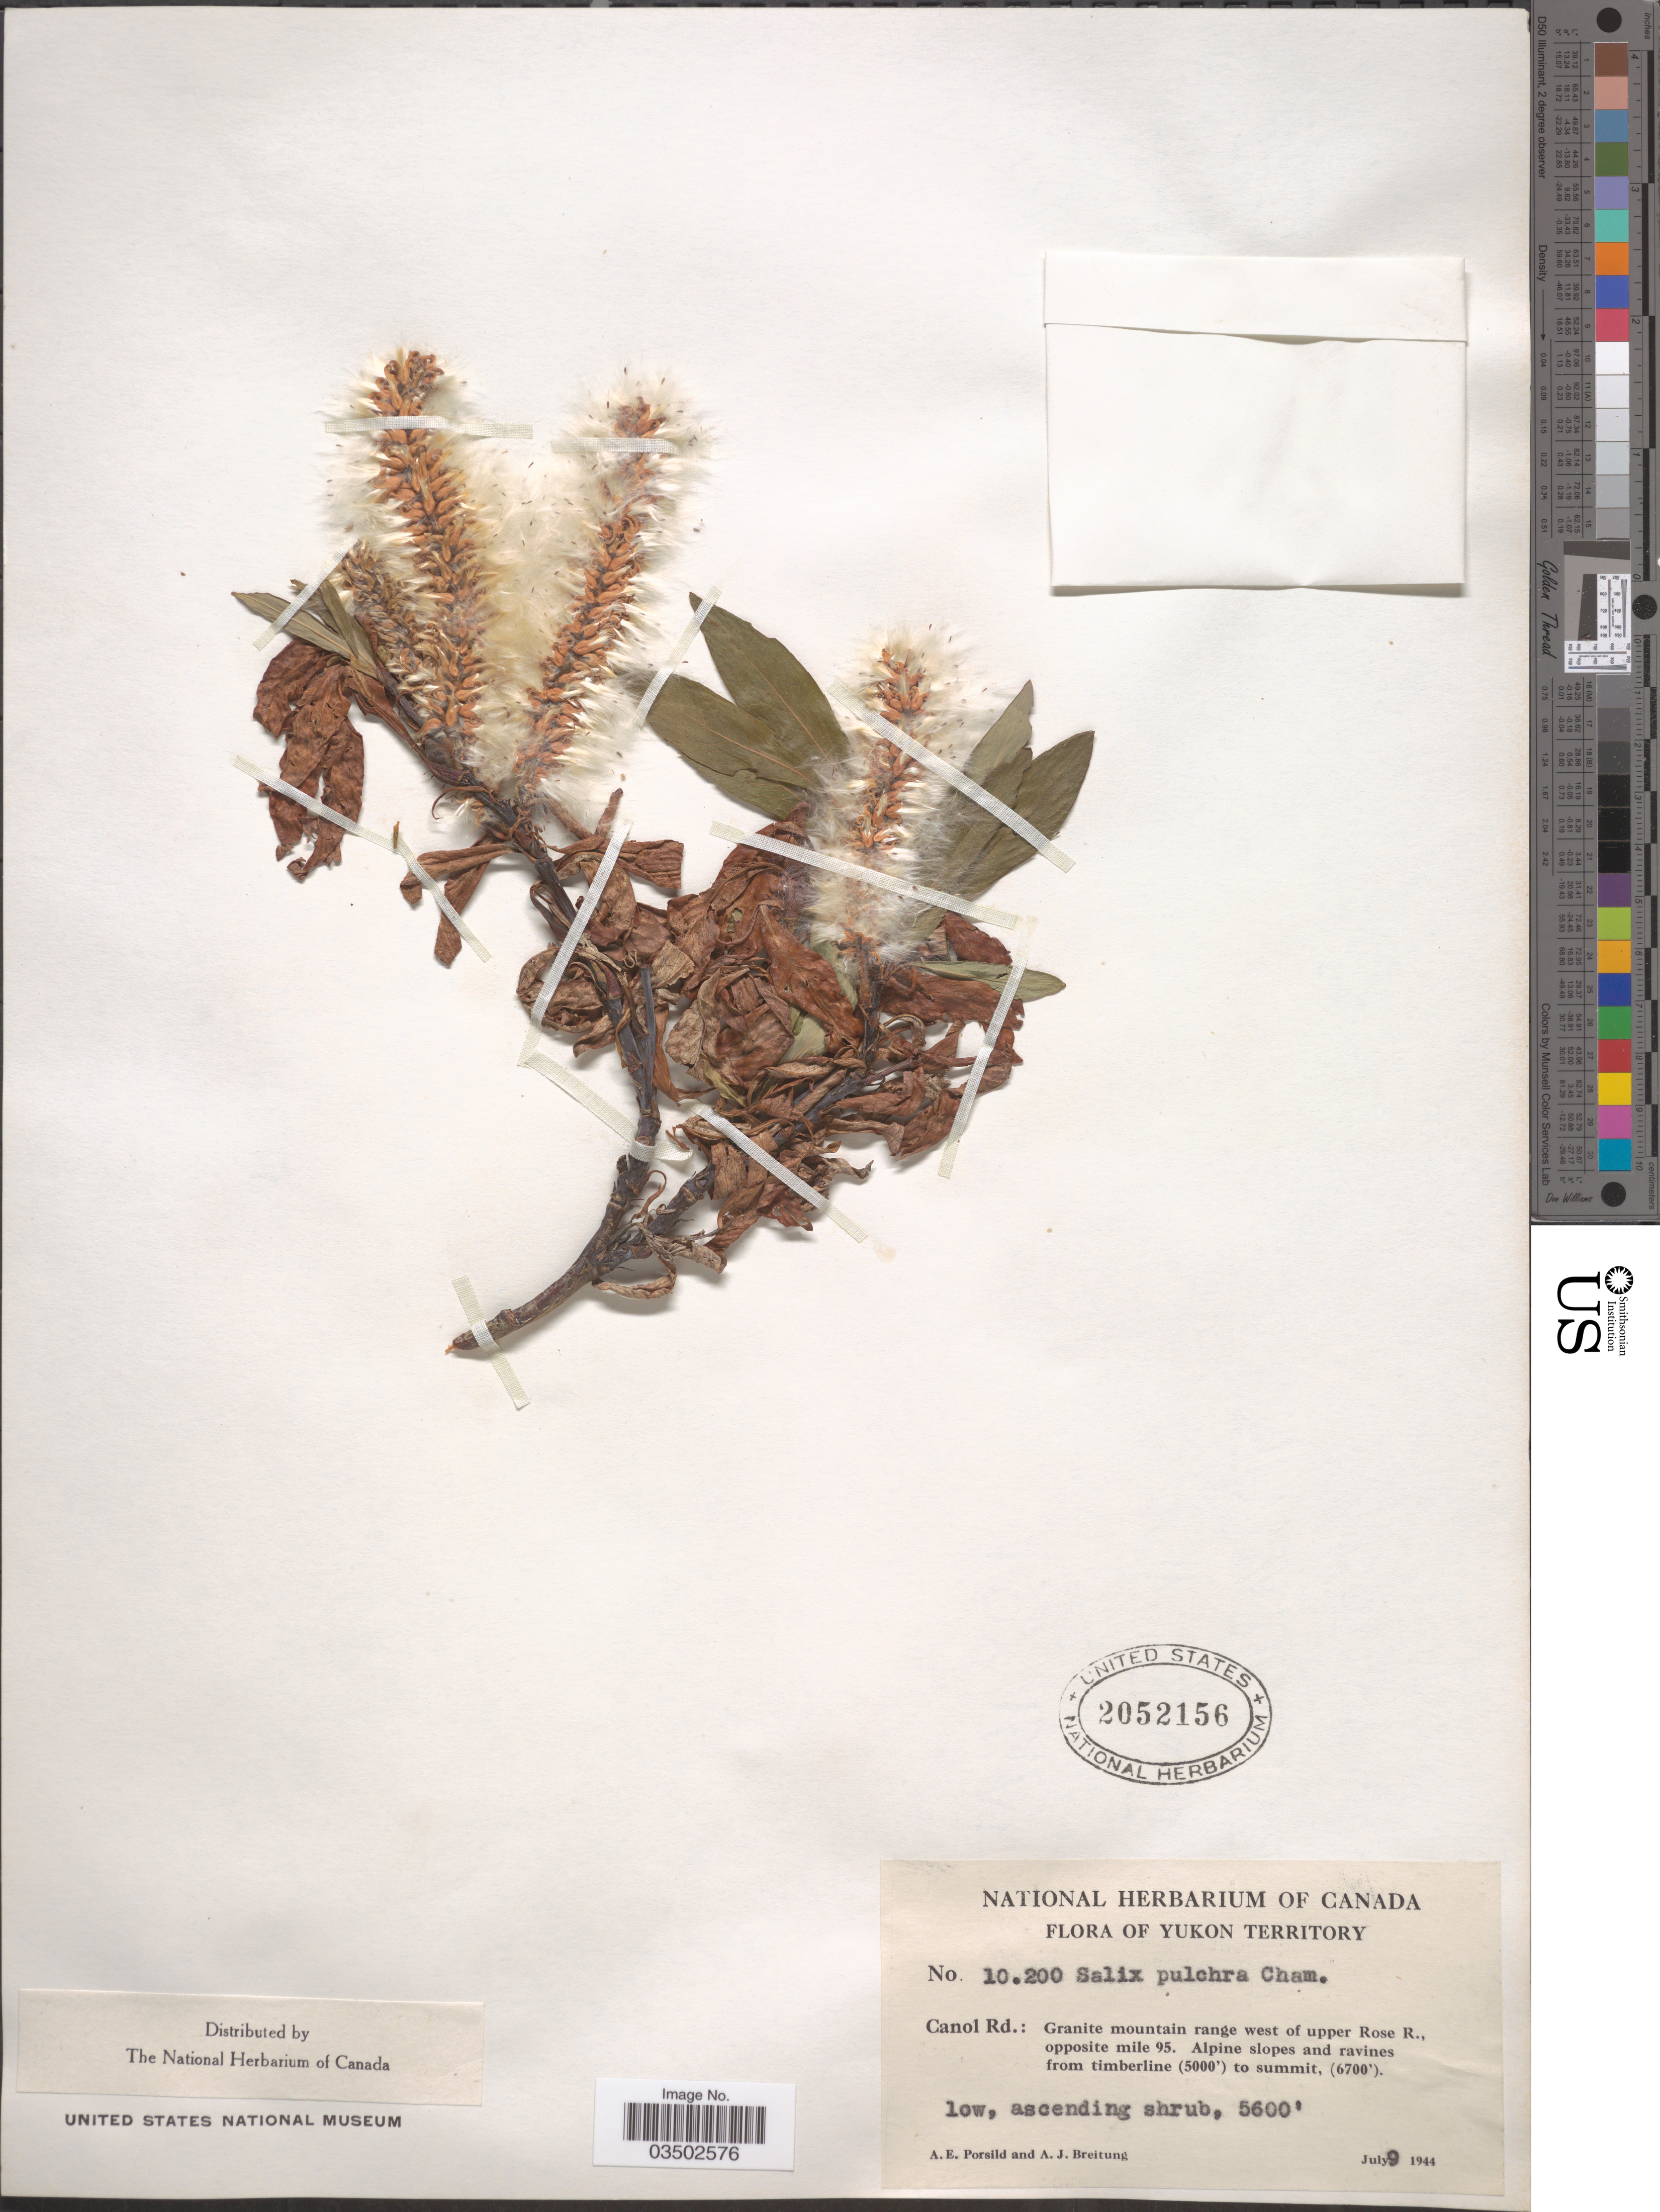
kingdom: Plantae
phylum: Tracheophyta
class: Magnoliopsida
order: Malpighiales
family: Salicaceae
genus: Salix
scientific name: Salix pulchra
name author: Cham.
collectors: A. E. Porsild & A. Breitung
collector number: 10200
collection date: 1944-07-09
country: Canada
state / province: Yukon Territory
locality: Canol Rd.: Granite mountain range west of upper Rose R., opposite mile 95.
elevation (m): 1707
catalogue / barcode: US 2052156